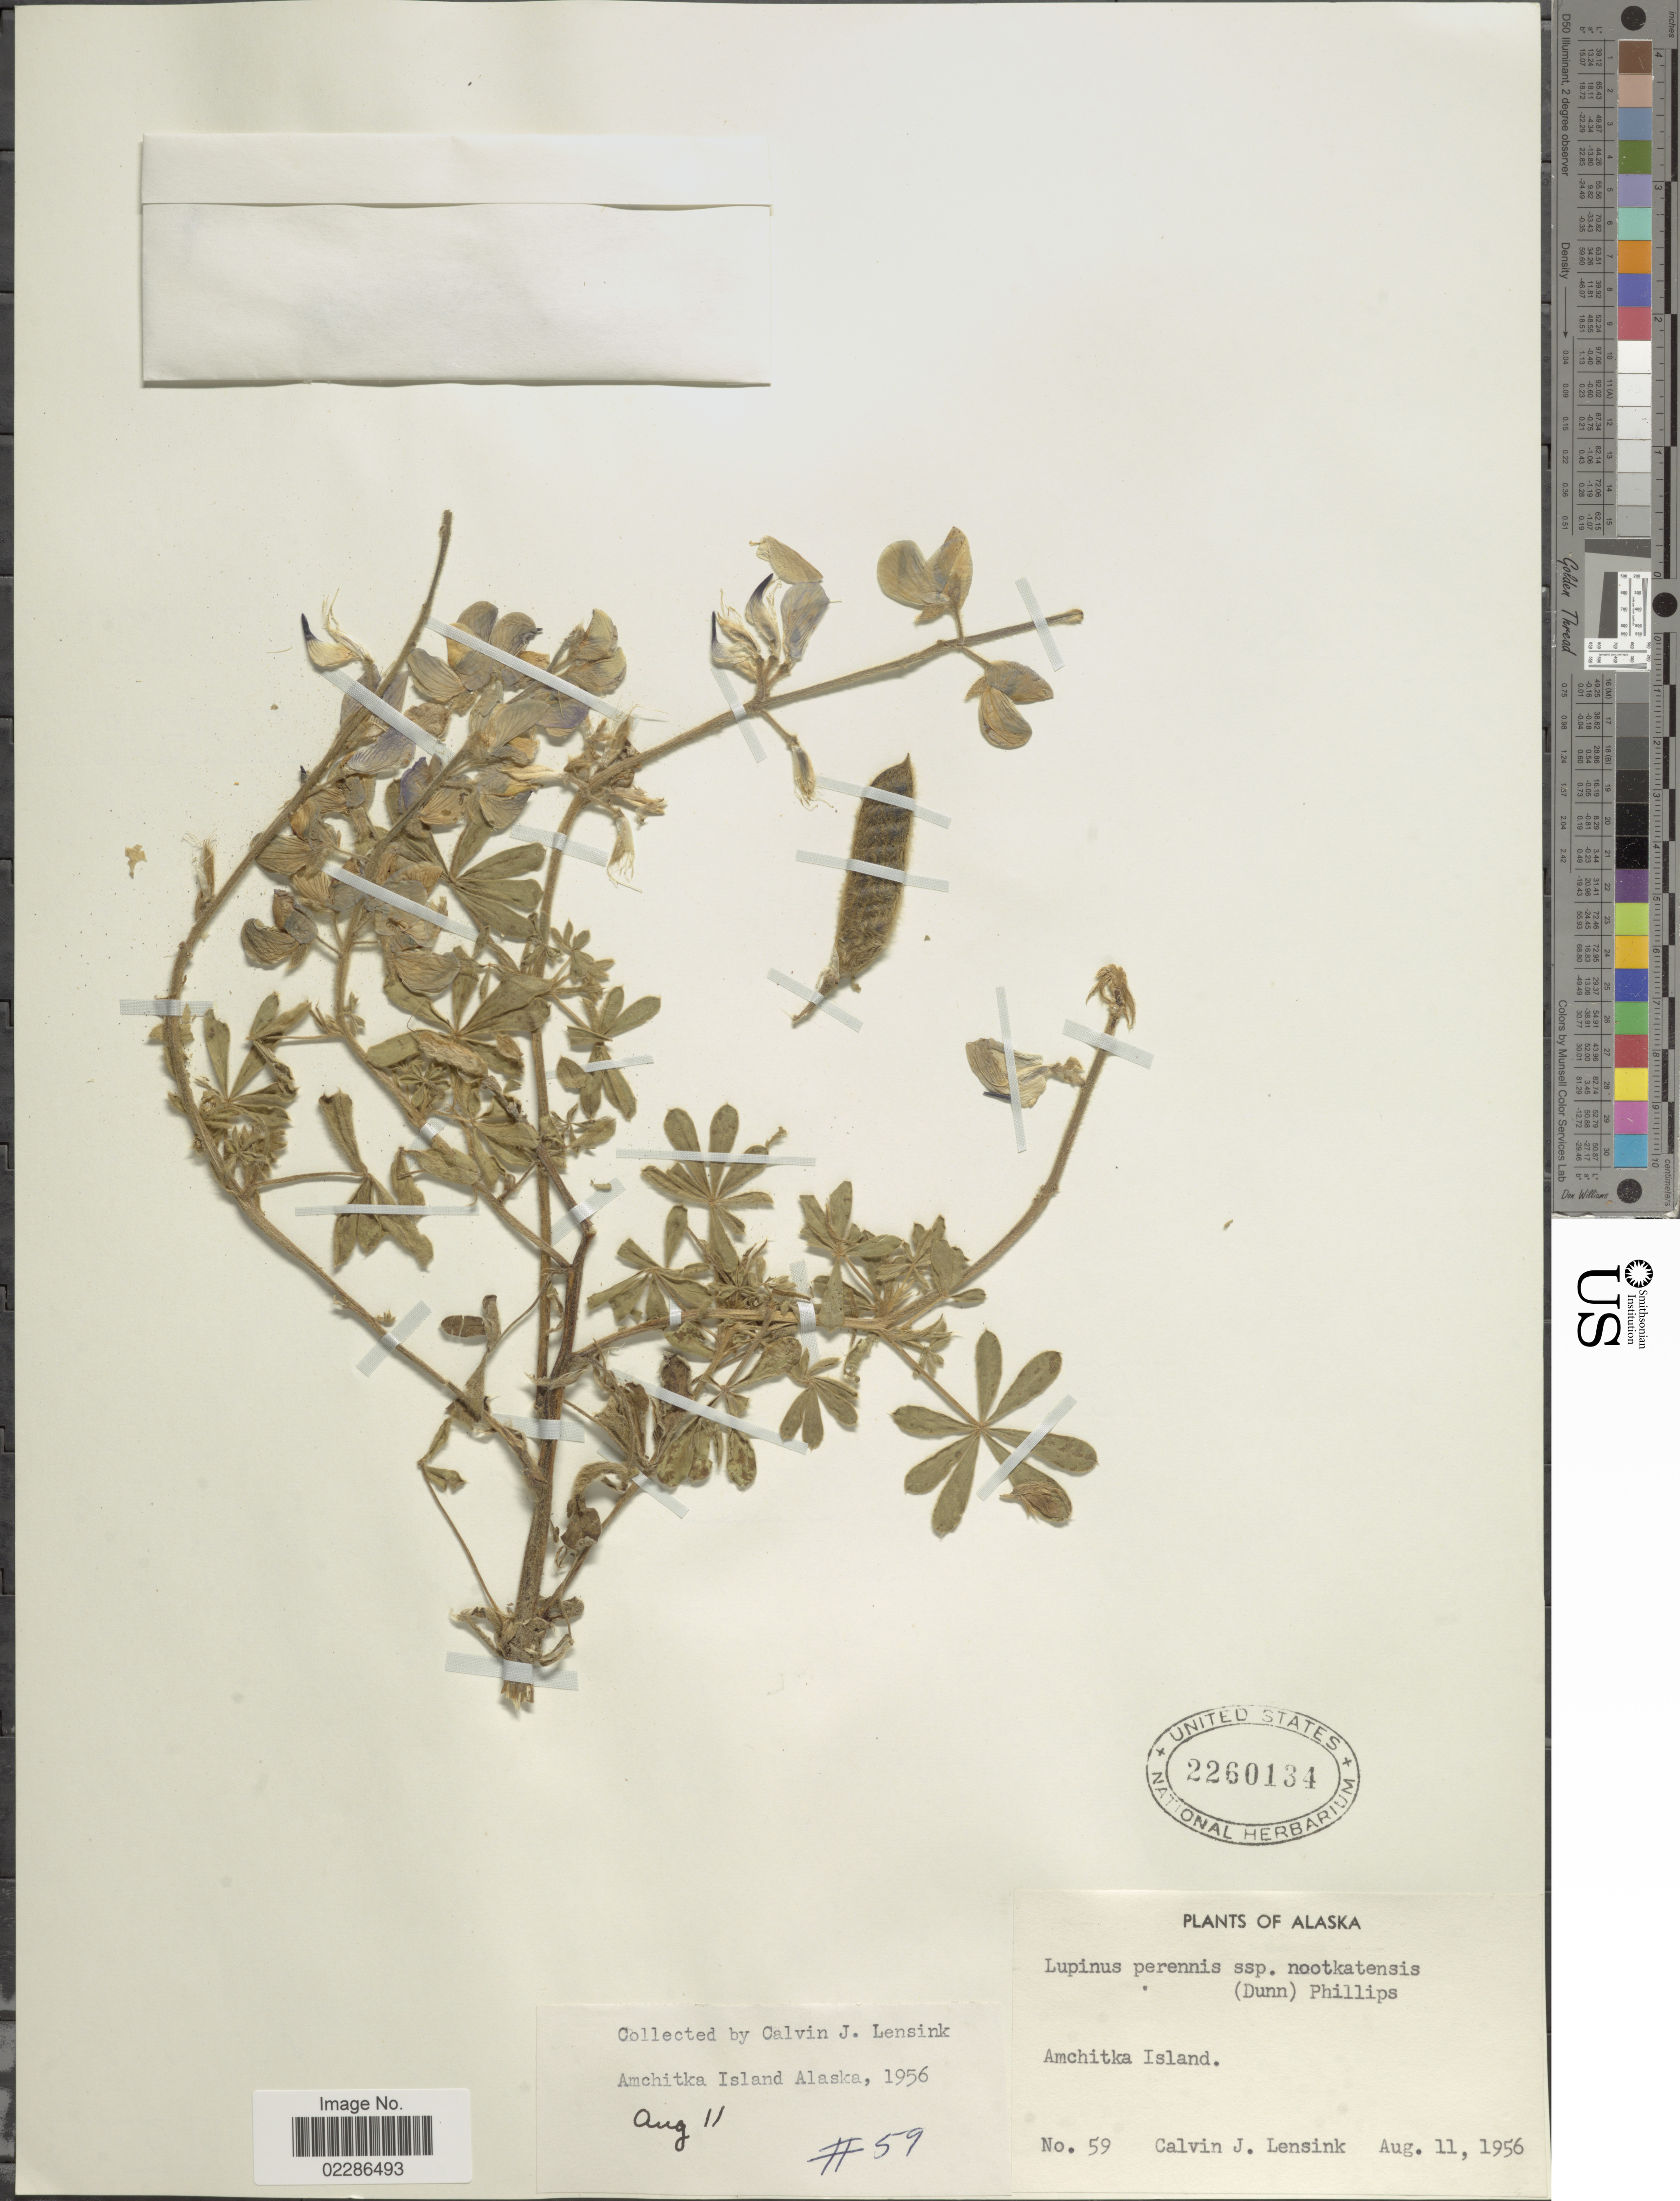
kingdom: Plantae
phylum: Tracheophyta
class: Magnoliopsida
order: Fabales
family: Fabaceae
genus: Lupinus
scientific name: Lupinus nootkatensis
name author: Donn ex Sims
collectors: C. Lensink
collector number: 59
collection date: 1956-08-11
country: United States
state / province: Alaska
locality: Amchitka Island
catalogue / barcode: US 2260134